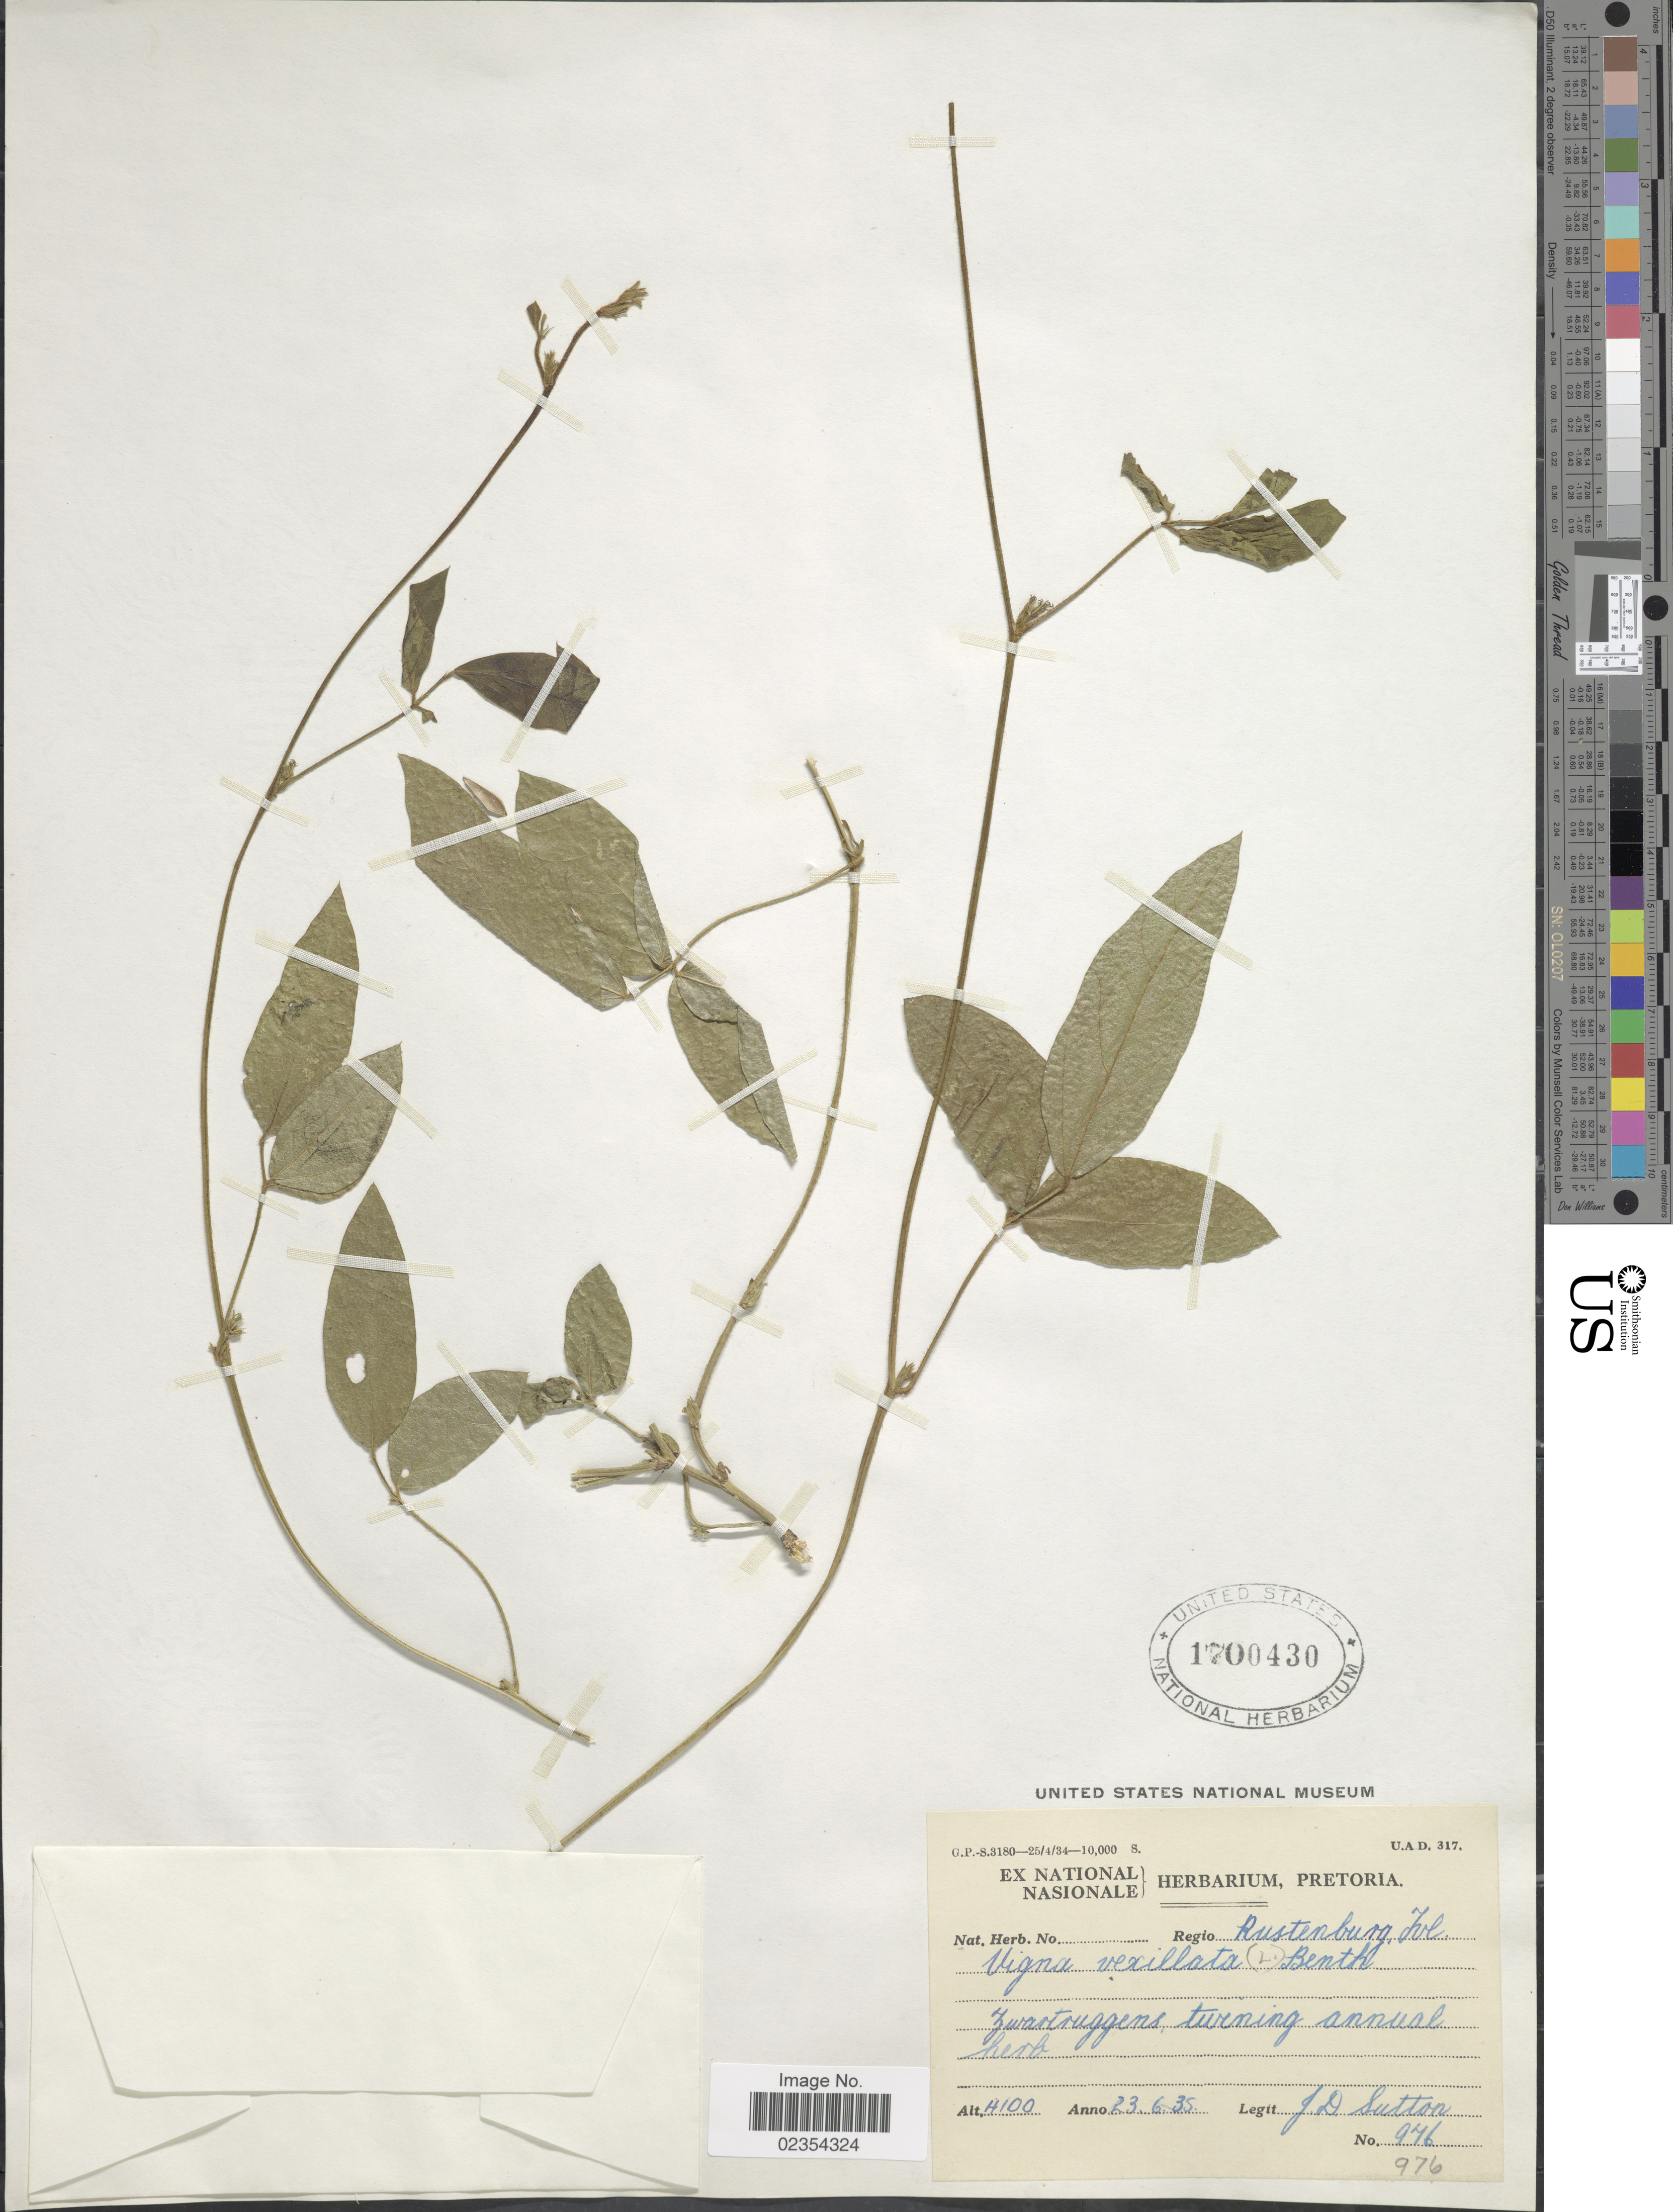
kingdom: Plantae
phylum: Tracheophyta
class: Magnoliopsida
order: Fabales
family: Fabaceae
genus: Vigna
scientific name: Vigna vexillata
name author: (L.) A. Rich.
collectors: J. Sutton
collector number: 976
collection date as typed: Transcribed d/m/y: 23/6/35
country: South Africa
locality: Regio Rustenburg Tvl.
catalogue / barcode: US 1700430